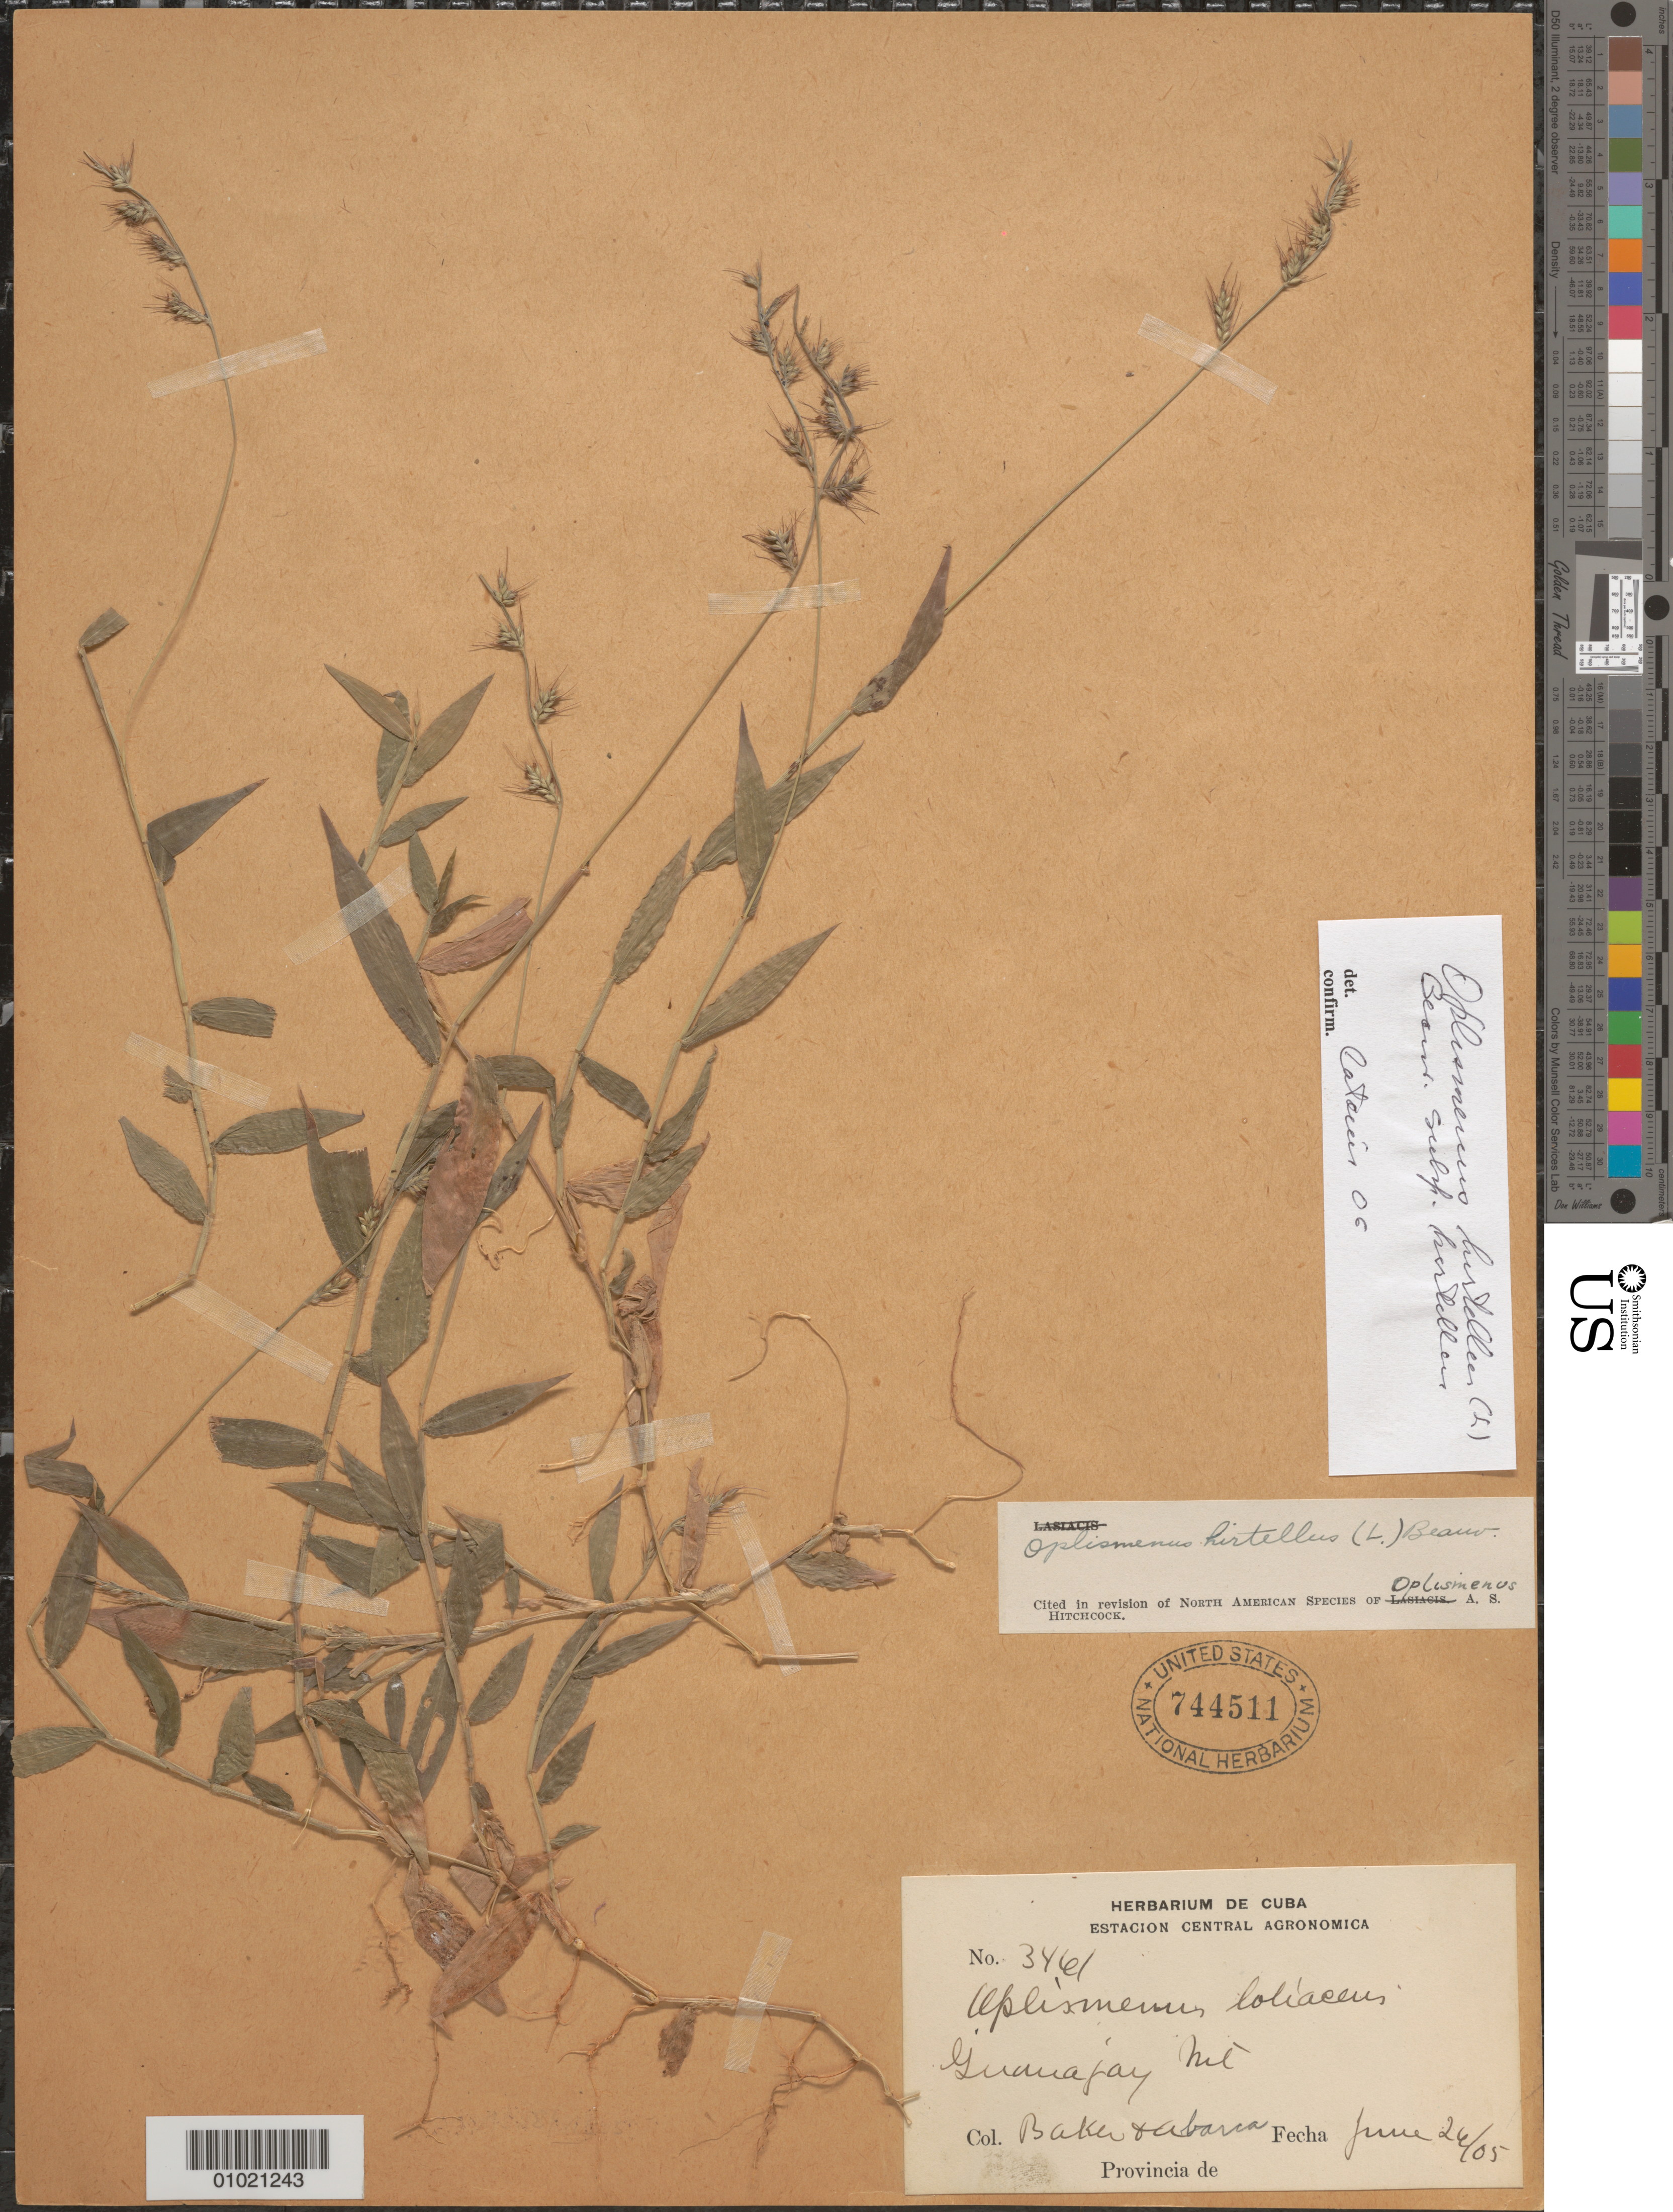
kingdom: Plantae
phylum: Tracheophyta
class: Liliopsida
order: Poales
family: Poaceae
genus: Oplismenus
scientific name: Oplismenus hirtellus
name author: (L.) P. Beauv.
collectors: C. F. Baker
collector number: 3461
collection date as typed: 24 Jun 1905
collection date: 1905-06-24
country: Cuba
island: Cuba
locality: Guauajay Hie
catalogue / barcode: US 744511